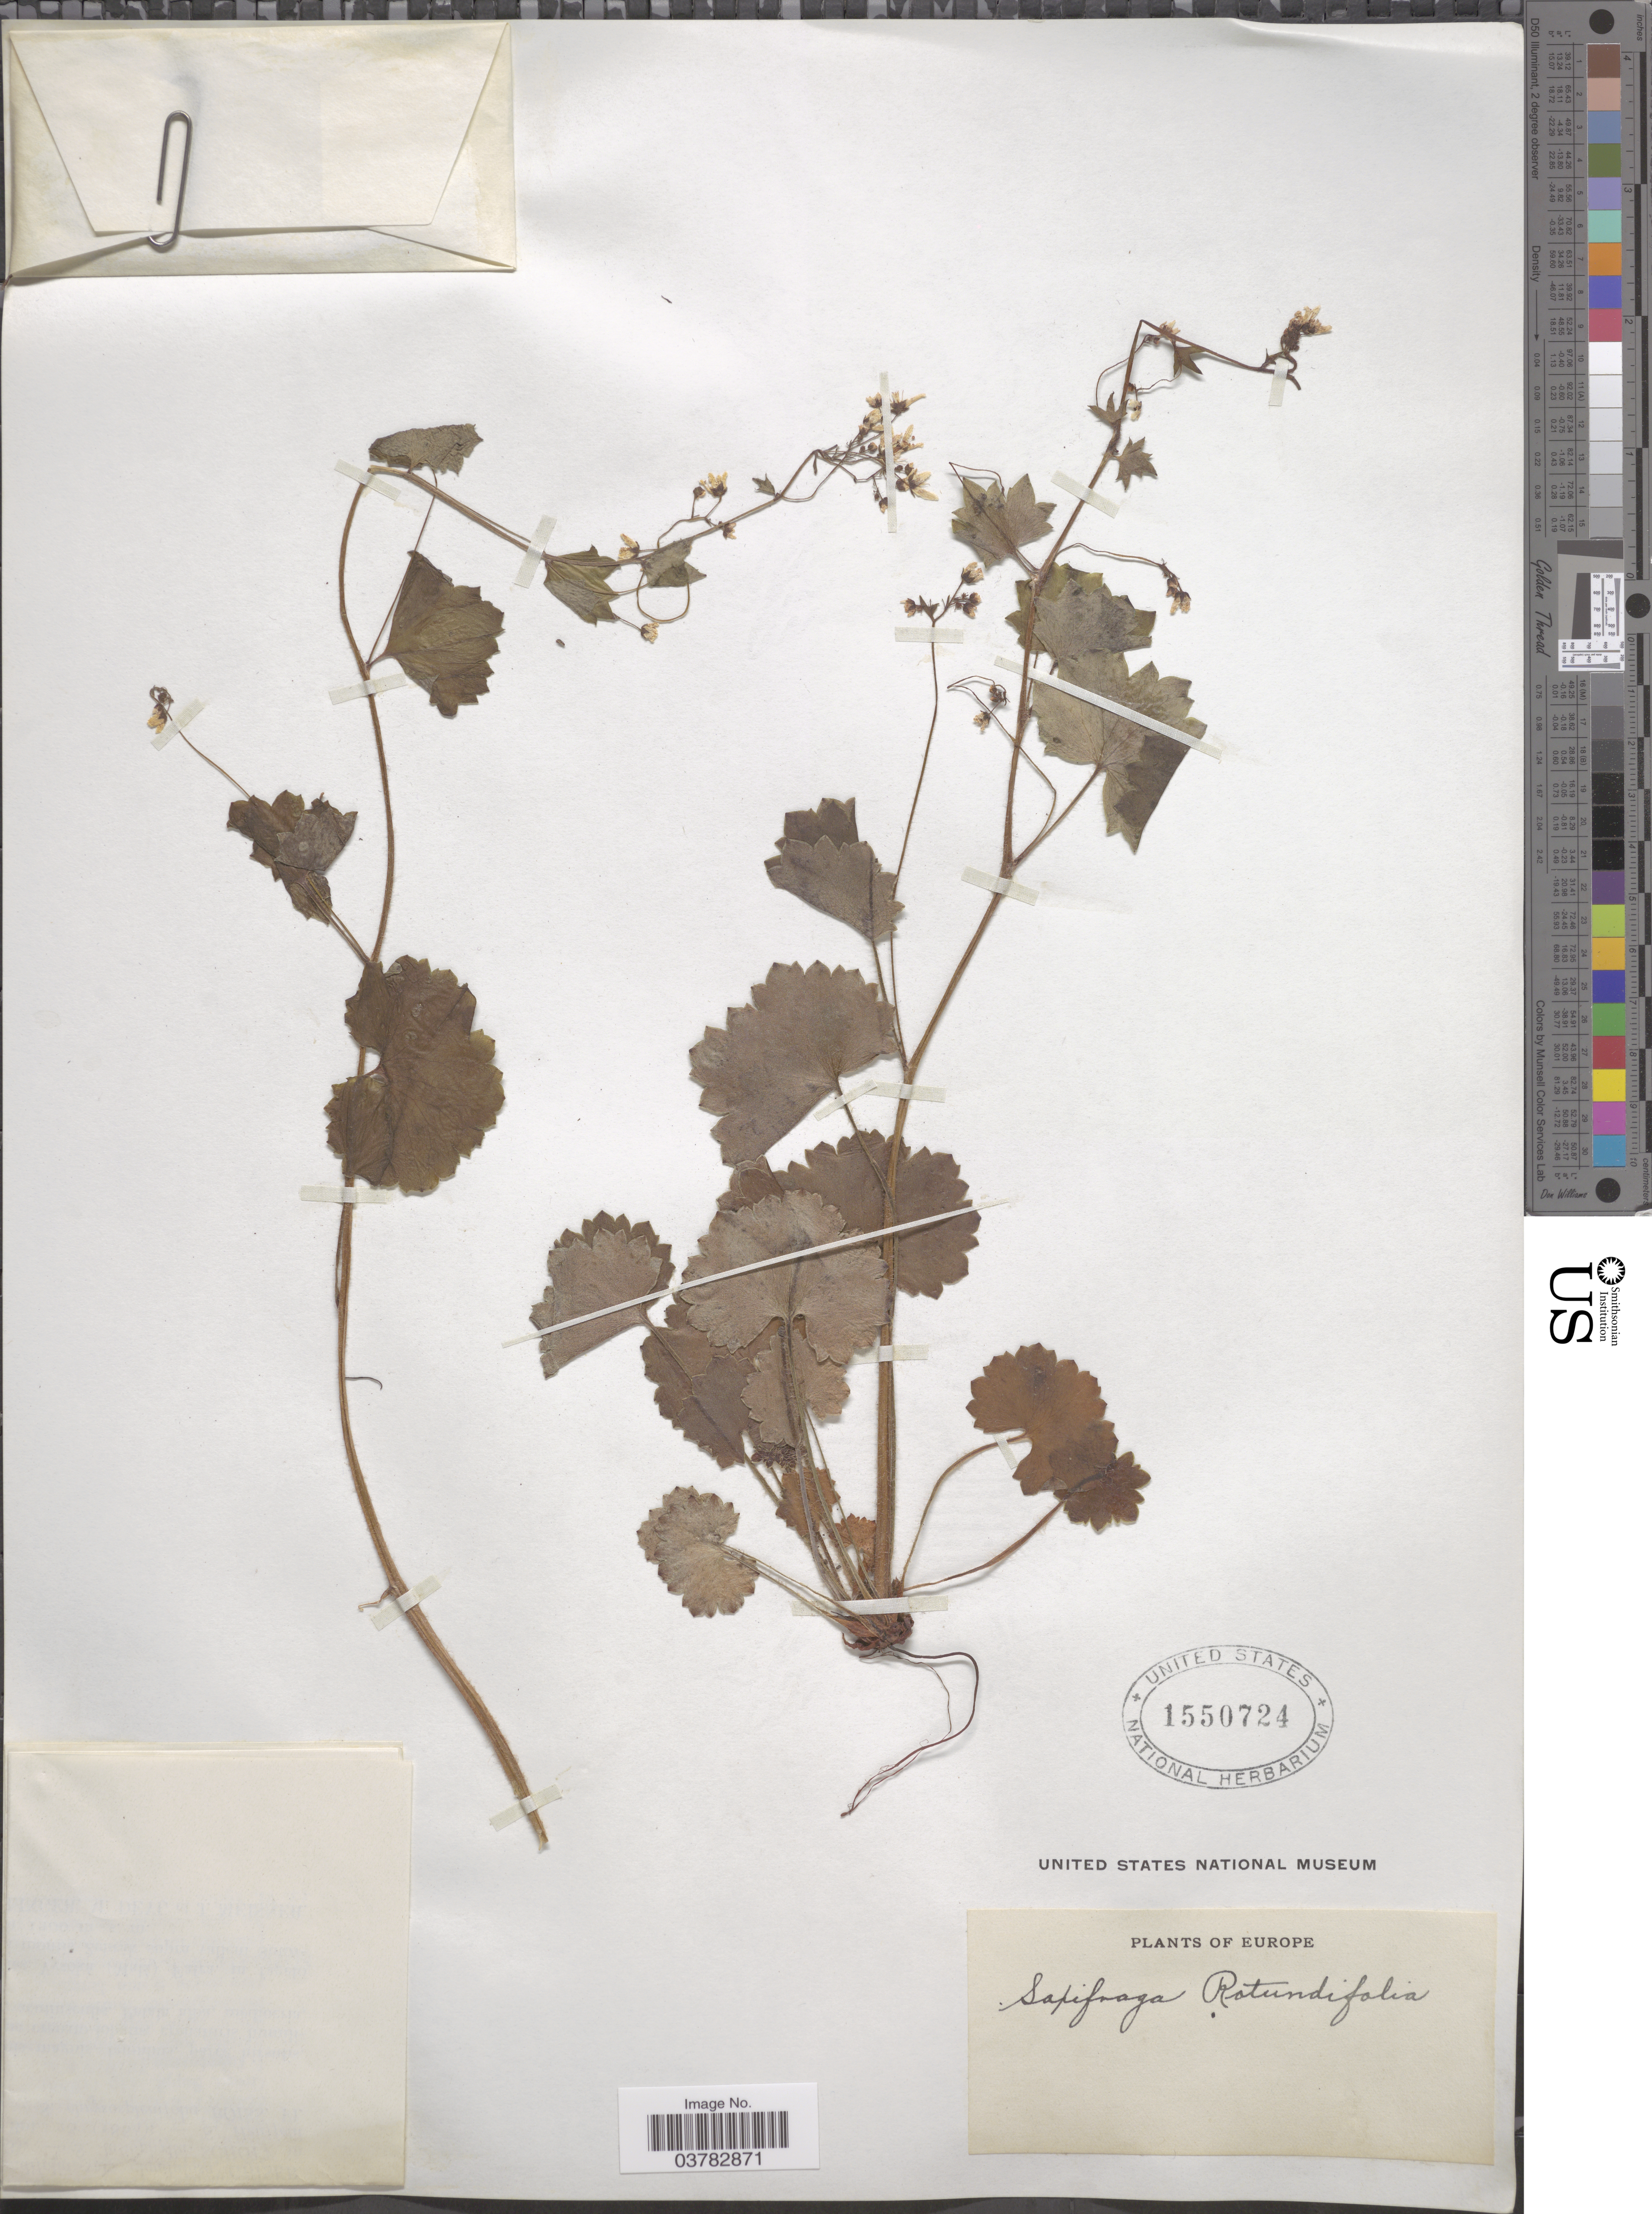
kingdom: Plantae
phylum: Tracheophyta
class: Magnoliopsida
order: Saxifragales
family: Saxifragaceae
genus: Saxifraga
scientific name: Saxifraga rotundifolia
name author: L.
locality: Europe.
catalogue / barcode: US 1550724